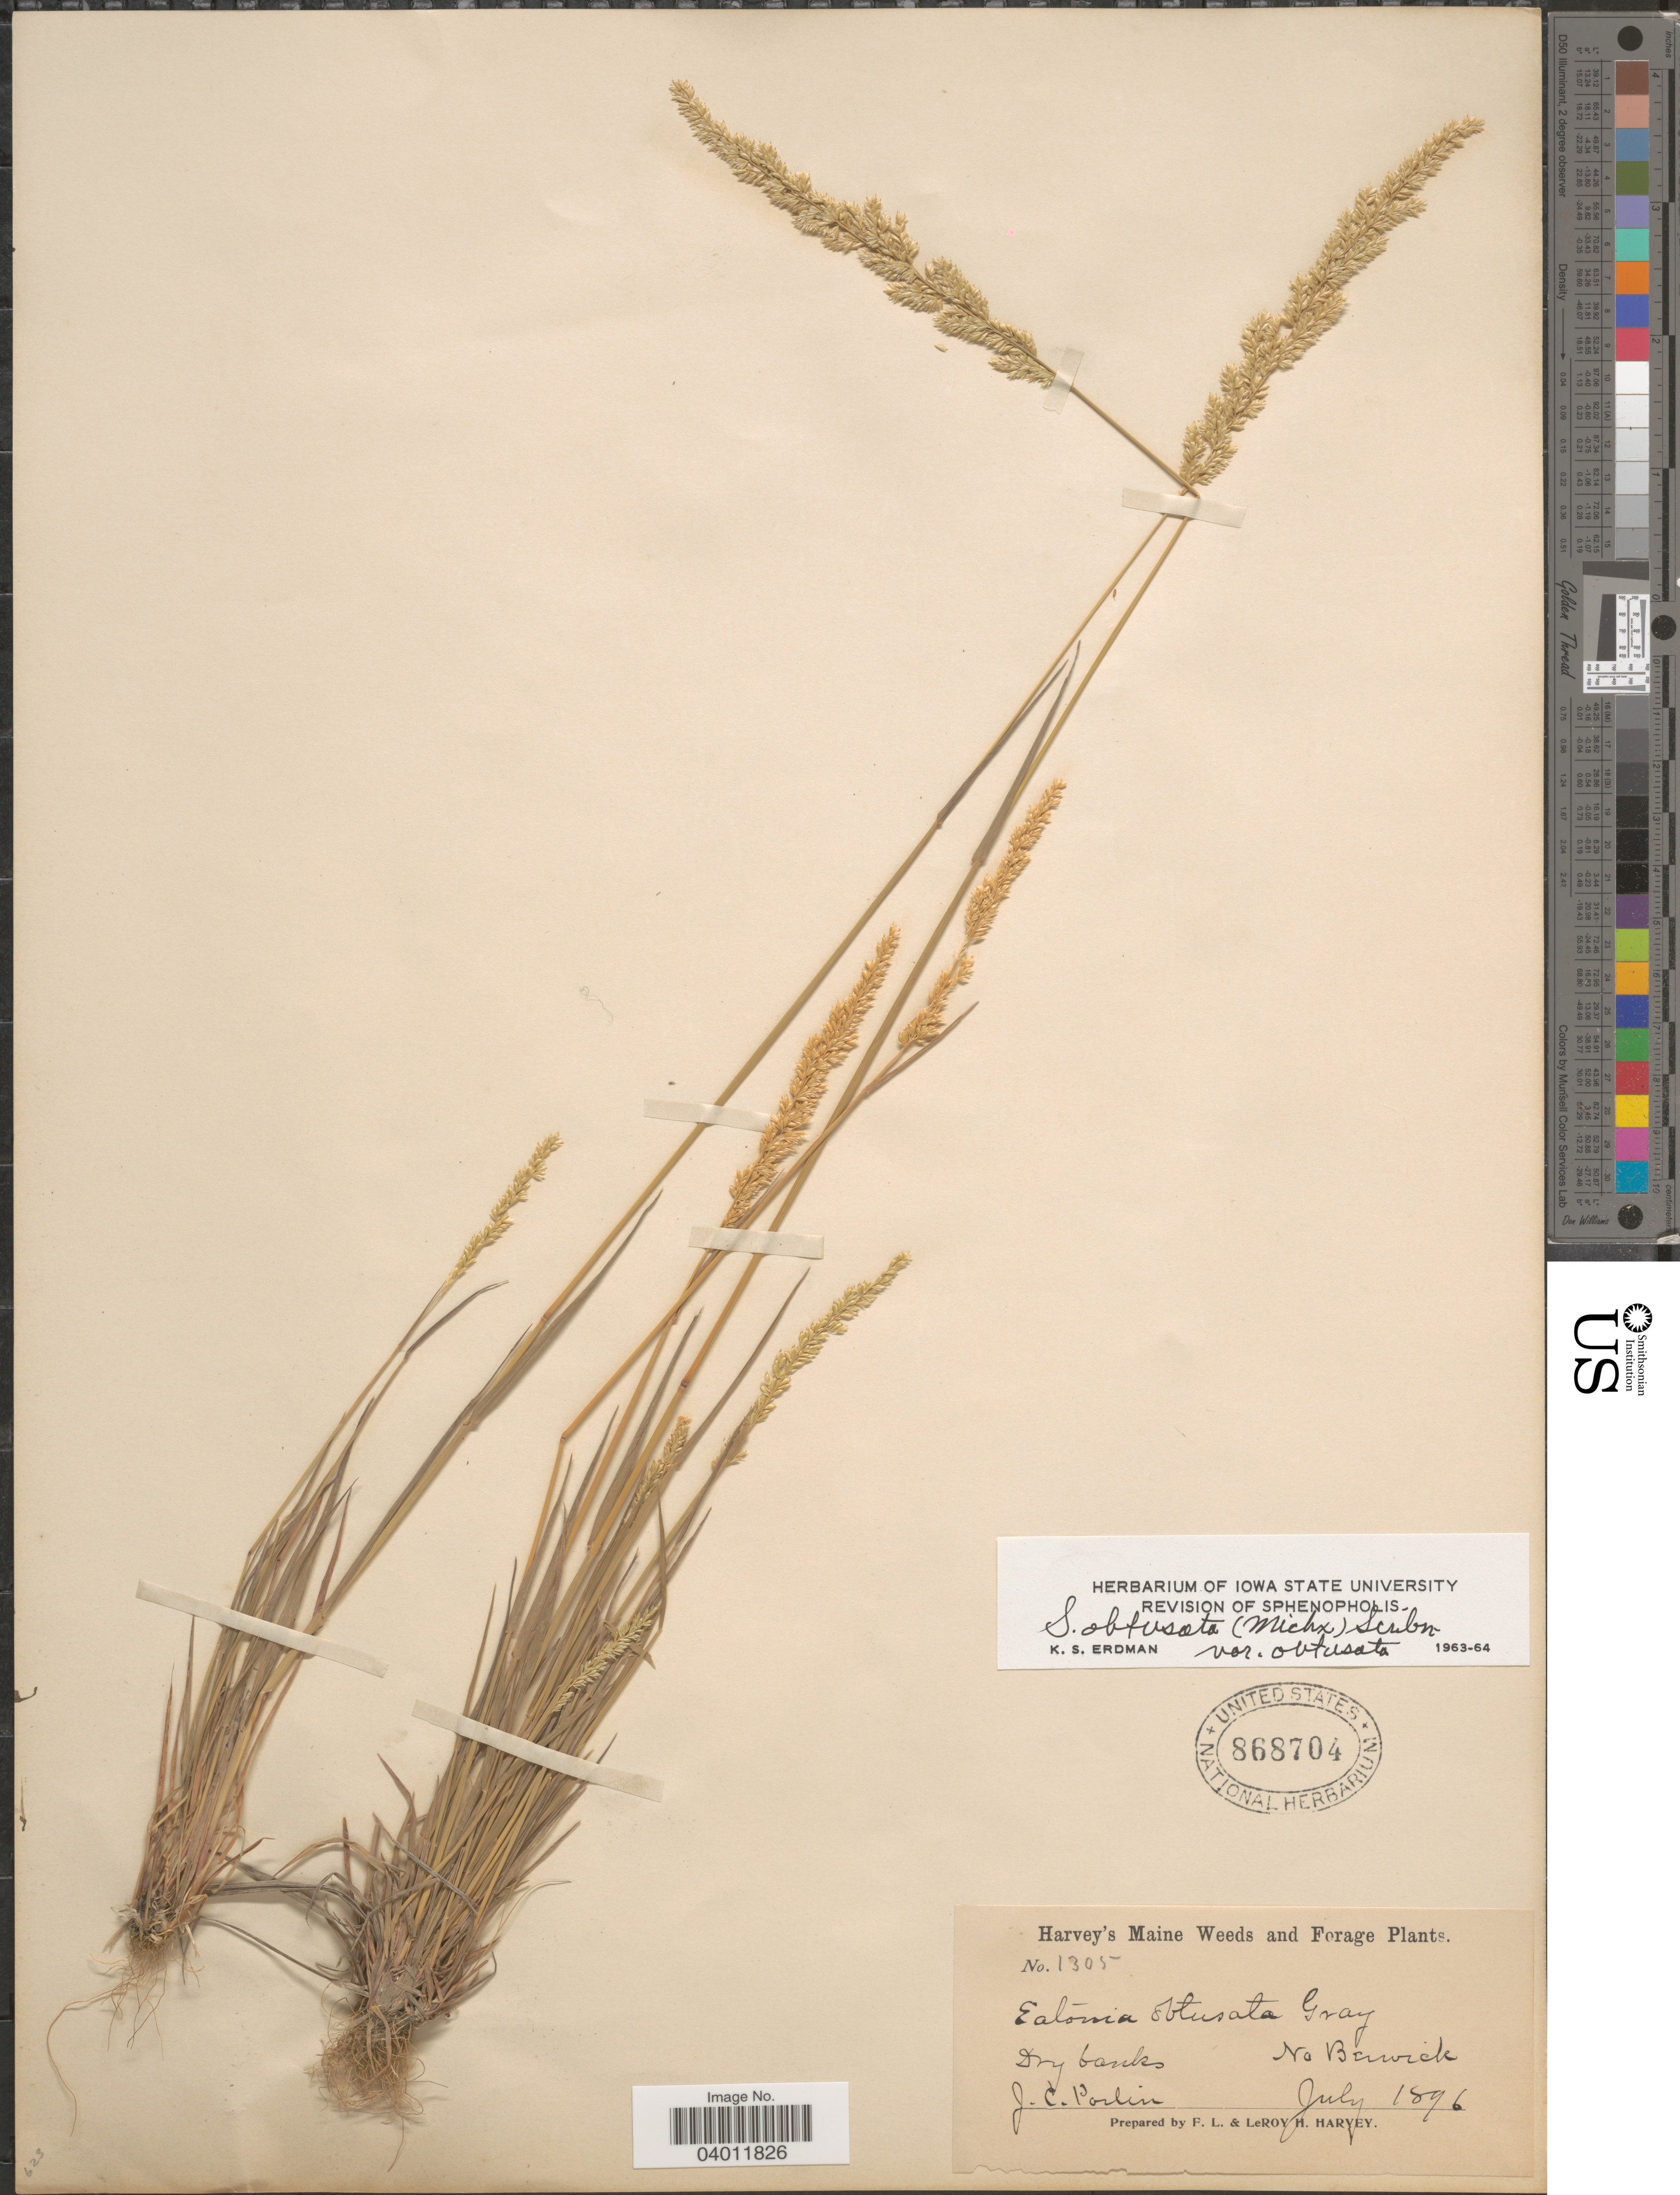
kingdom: Plantae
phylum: Tracheophyta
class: Liliopsida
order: Poales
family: Poaceae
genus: Sphenopholis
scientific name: Sphenopholis obtusata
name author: (Michx.) Scribn.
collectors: J. Parlin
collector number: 1305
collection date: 1896-07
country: United States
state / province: Maine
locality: Dry banks, No Berwick.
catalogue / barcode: US 868704